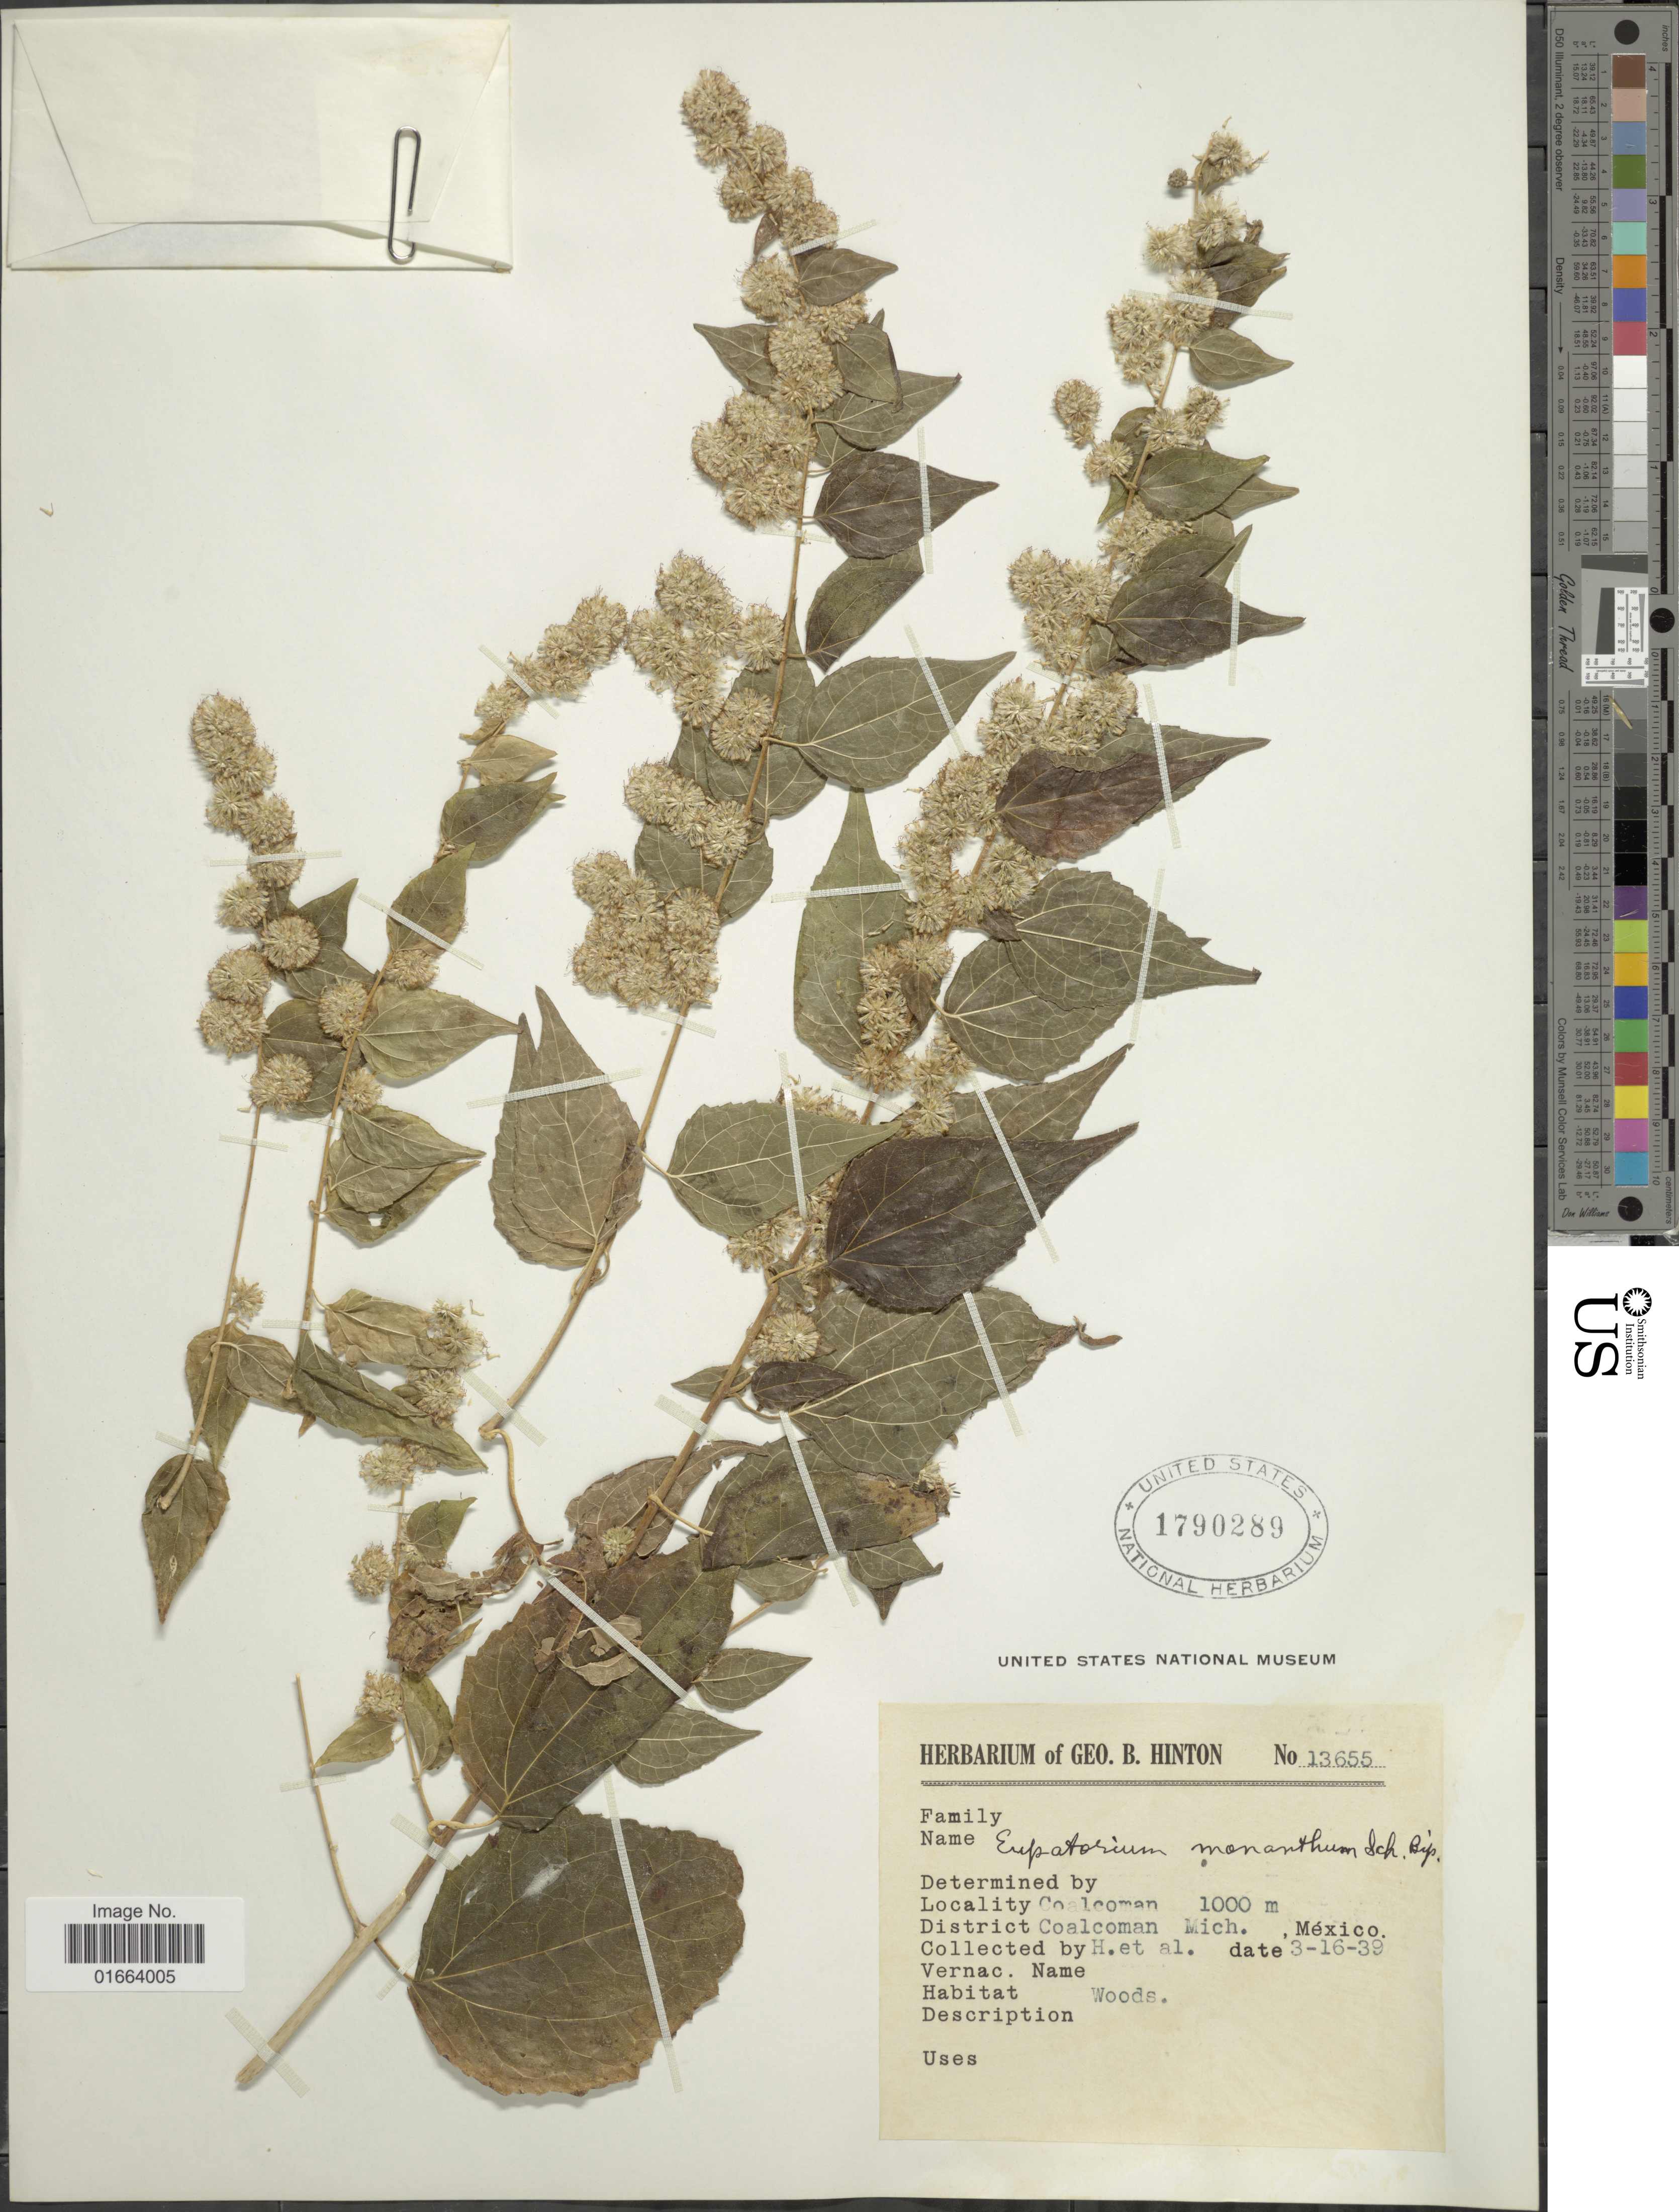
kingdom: Plantae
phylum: Tracheophyta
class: Magnoliopsida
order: Asterales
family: Asteraceae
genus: Neohintonia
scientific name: Neohintonia monantha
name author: (Sch. Bip.) R.M. King & H. Rob.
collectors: G. B. Hinton & et al.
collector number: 13655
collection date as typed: Transcribed d/m/y: 16/3/39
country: Mexico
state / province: Michoacán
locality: Coalcoman. District Coalcoman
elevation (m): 1000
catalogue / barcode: US 1790289